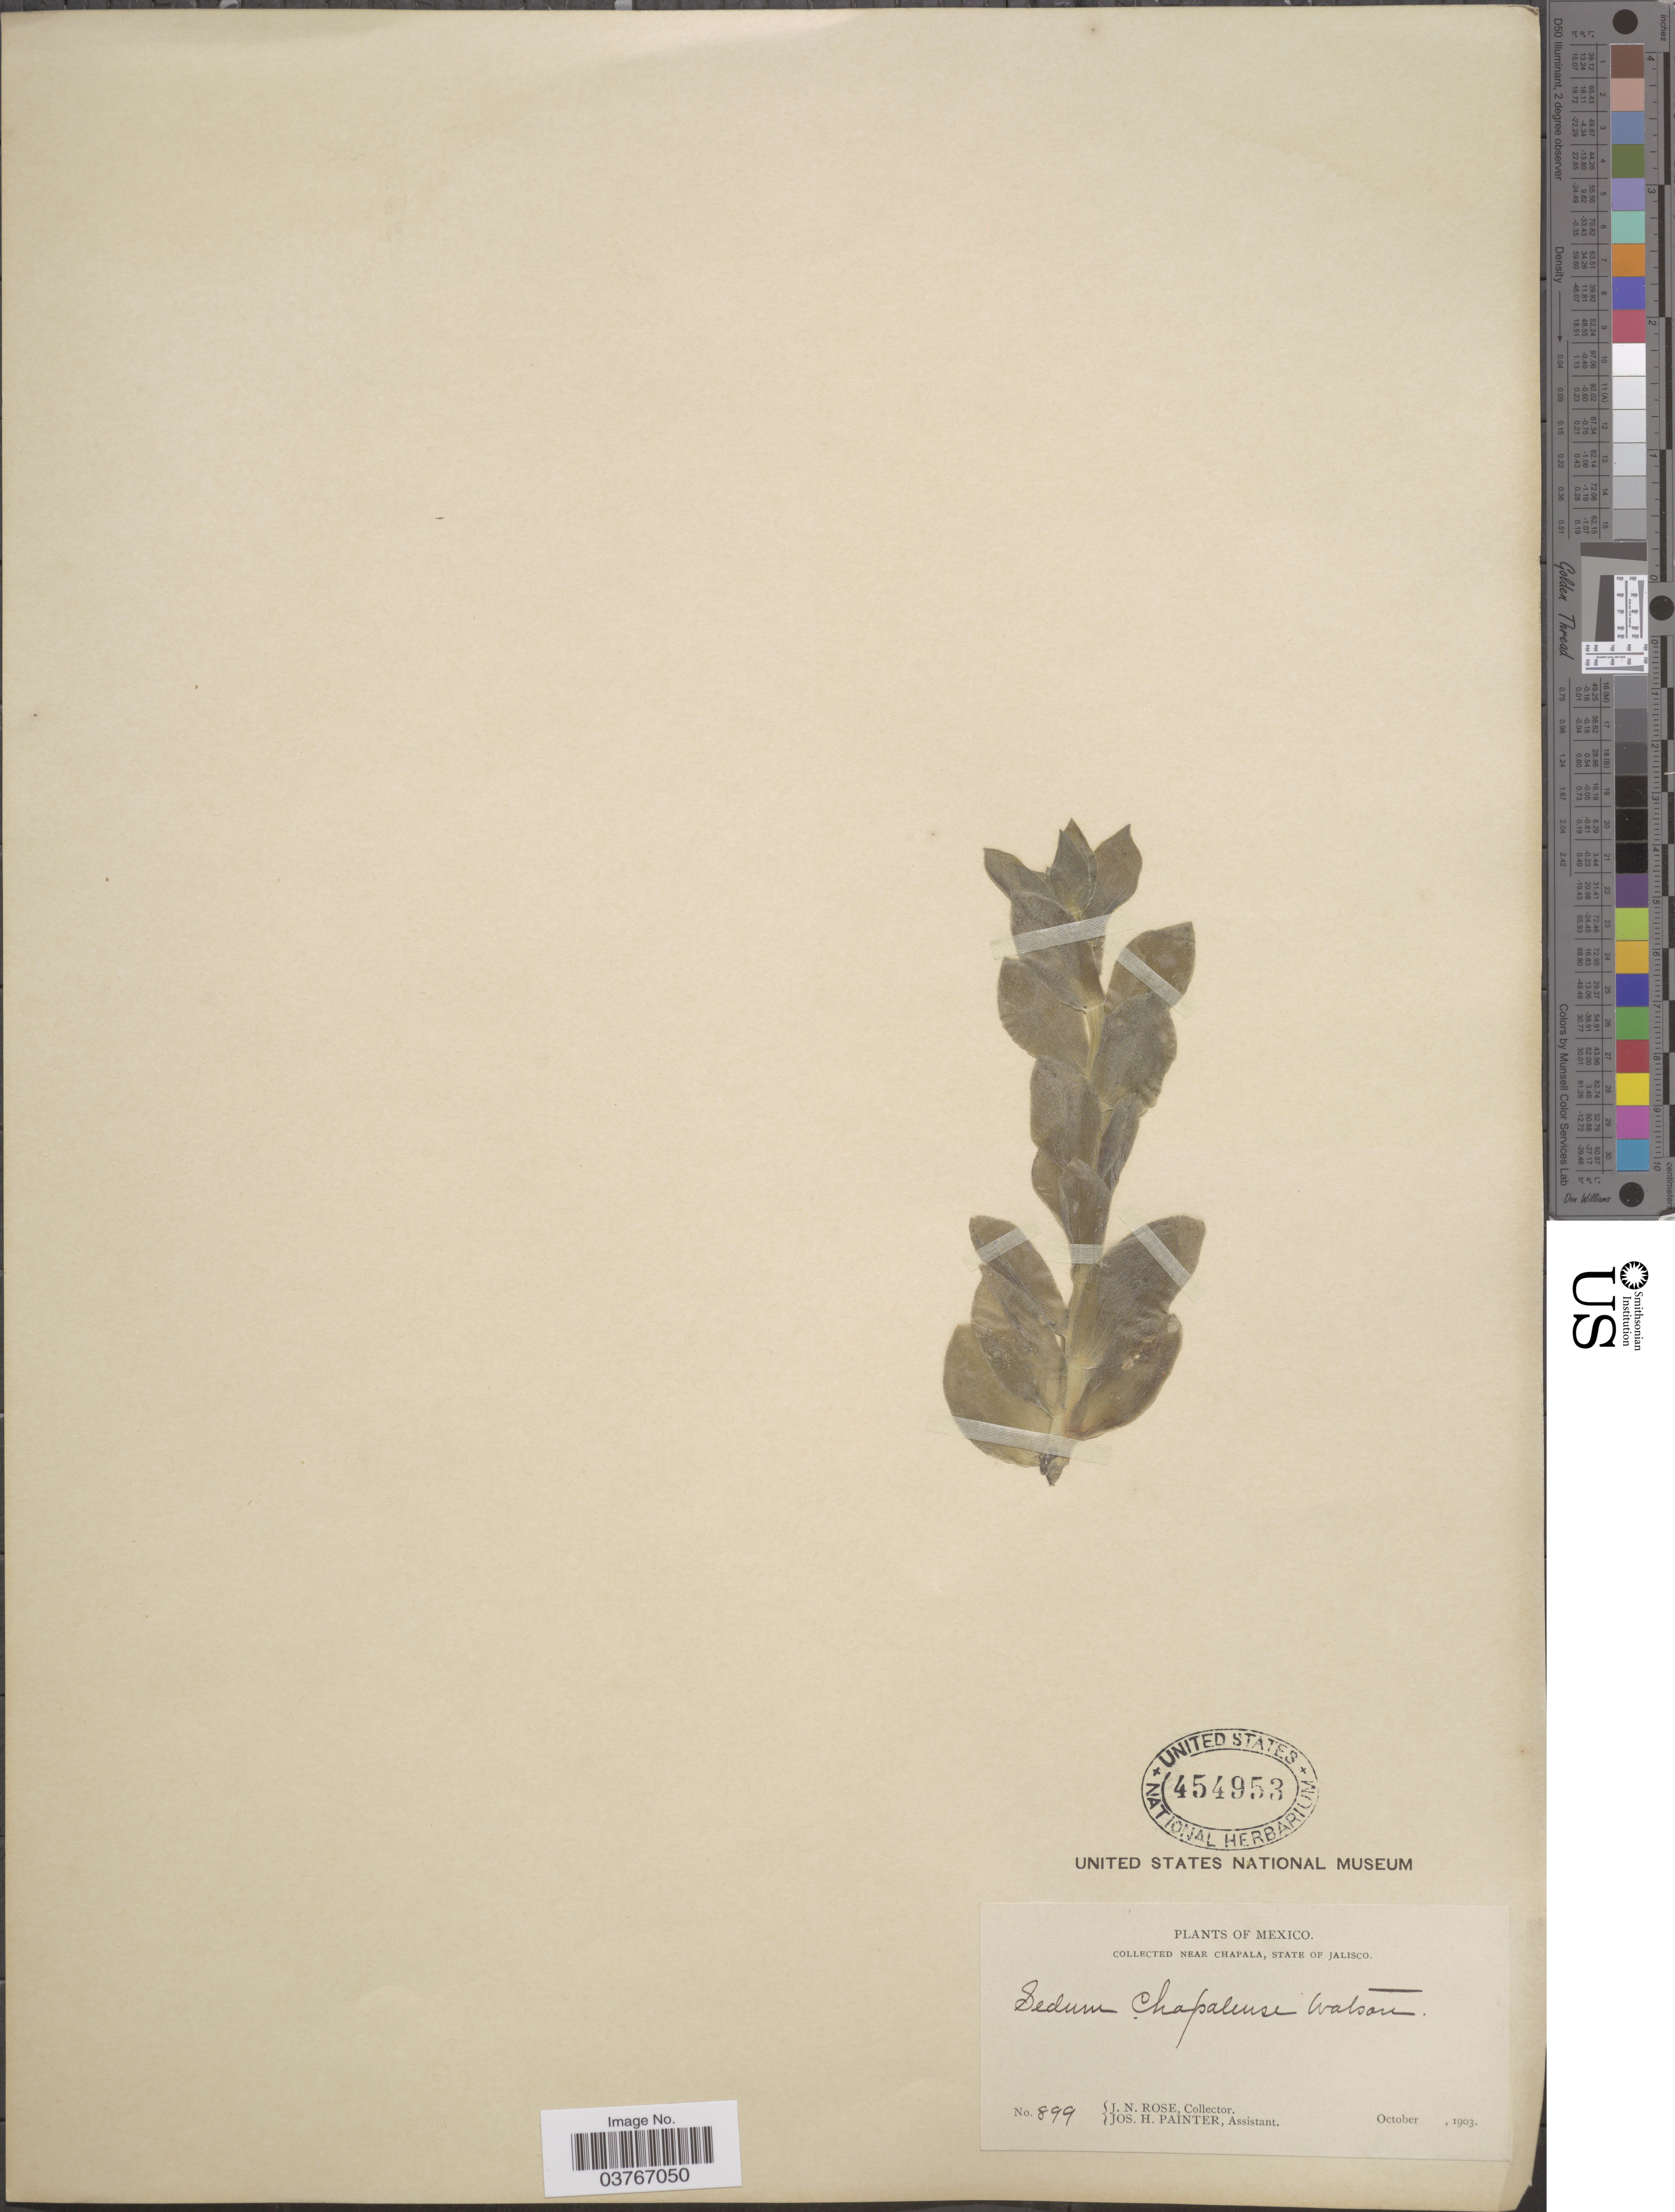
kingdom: Plantae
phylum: Tracheophyta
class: Magnoliopsida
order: Saxifragales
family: Crassulaceae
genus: Sedum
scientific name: Sedum chapalense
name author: S. Watson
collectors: J. N. Rose & J. H. Painter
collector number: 899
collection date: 1903-10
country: Mexico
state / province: Jalisco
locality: Near Chapala.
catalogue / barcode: US 454953